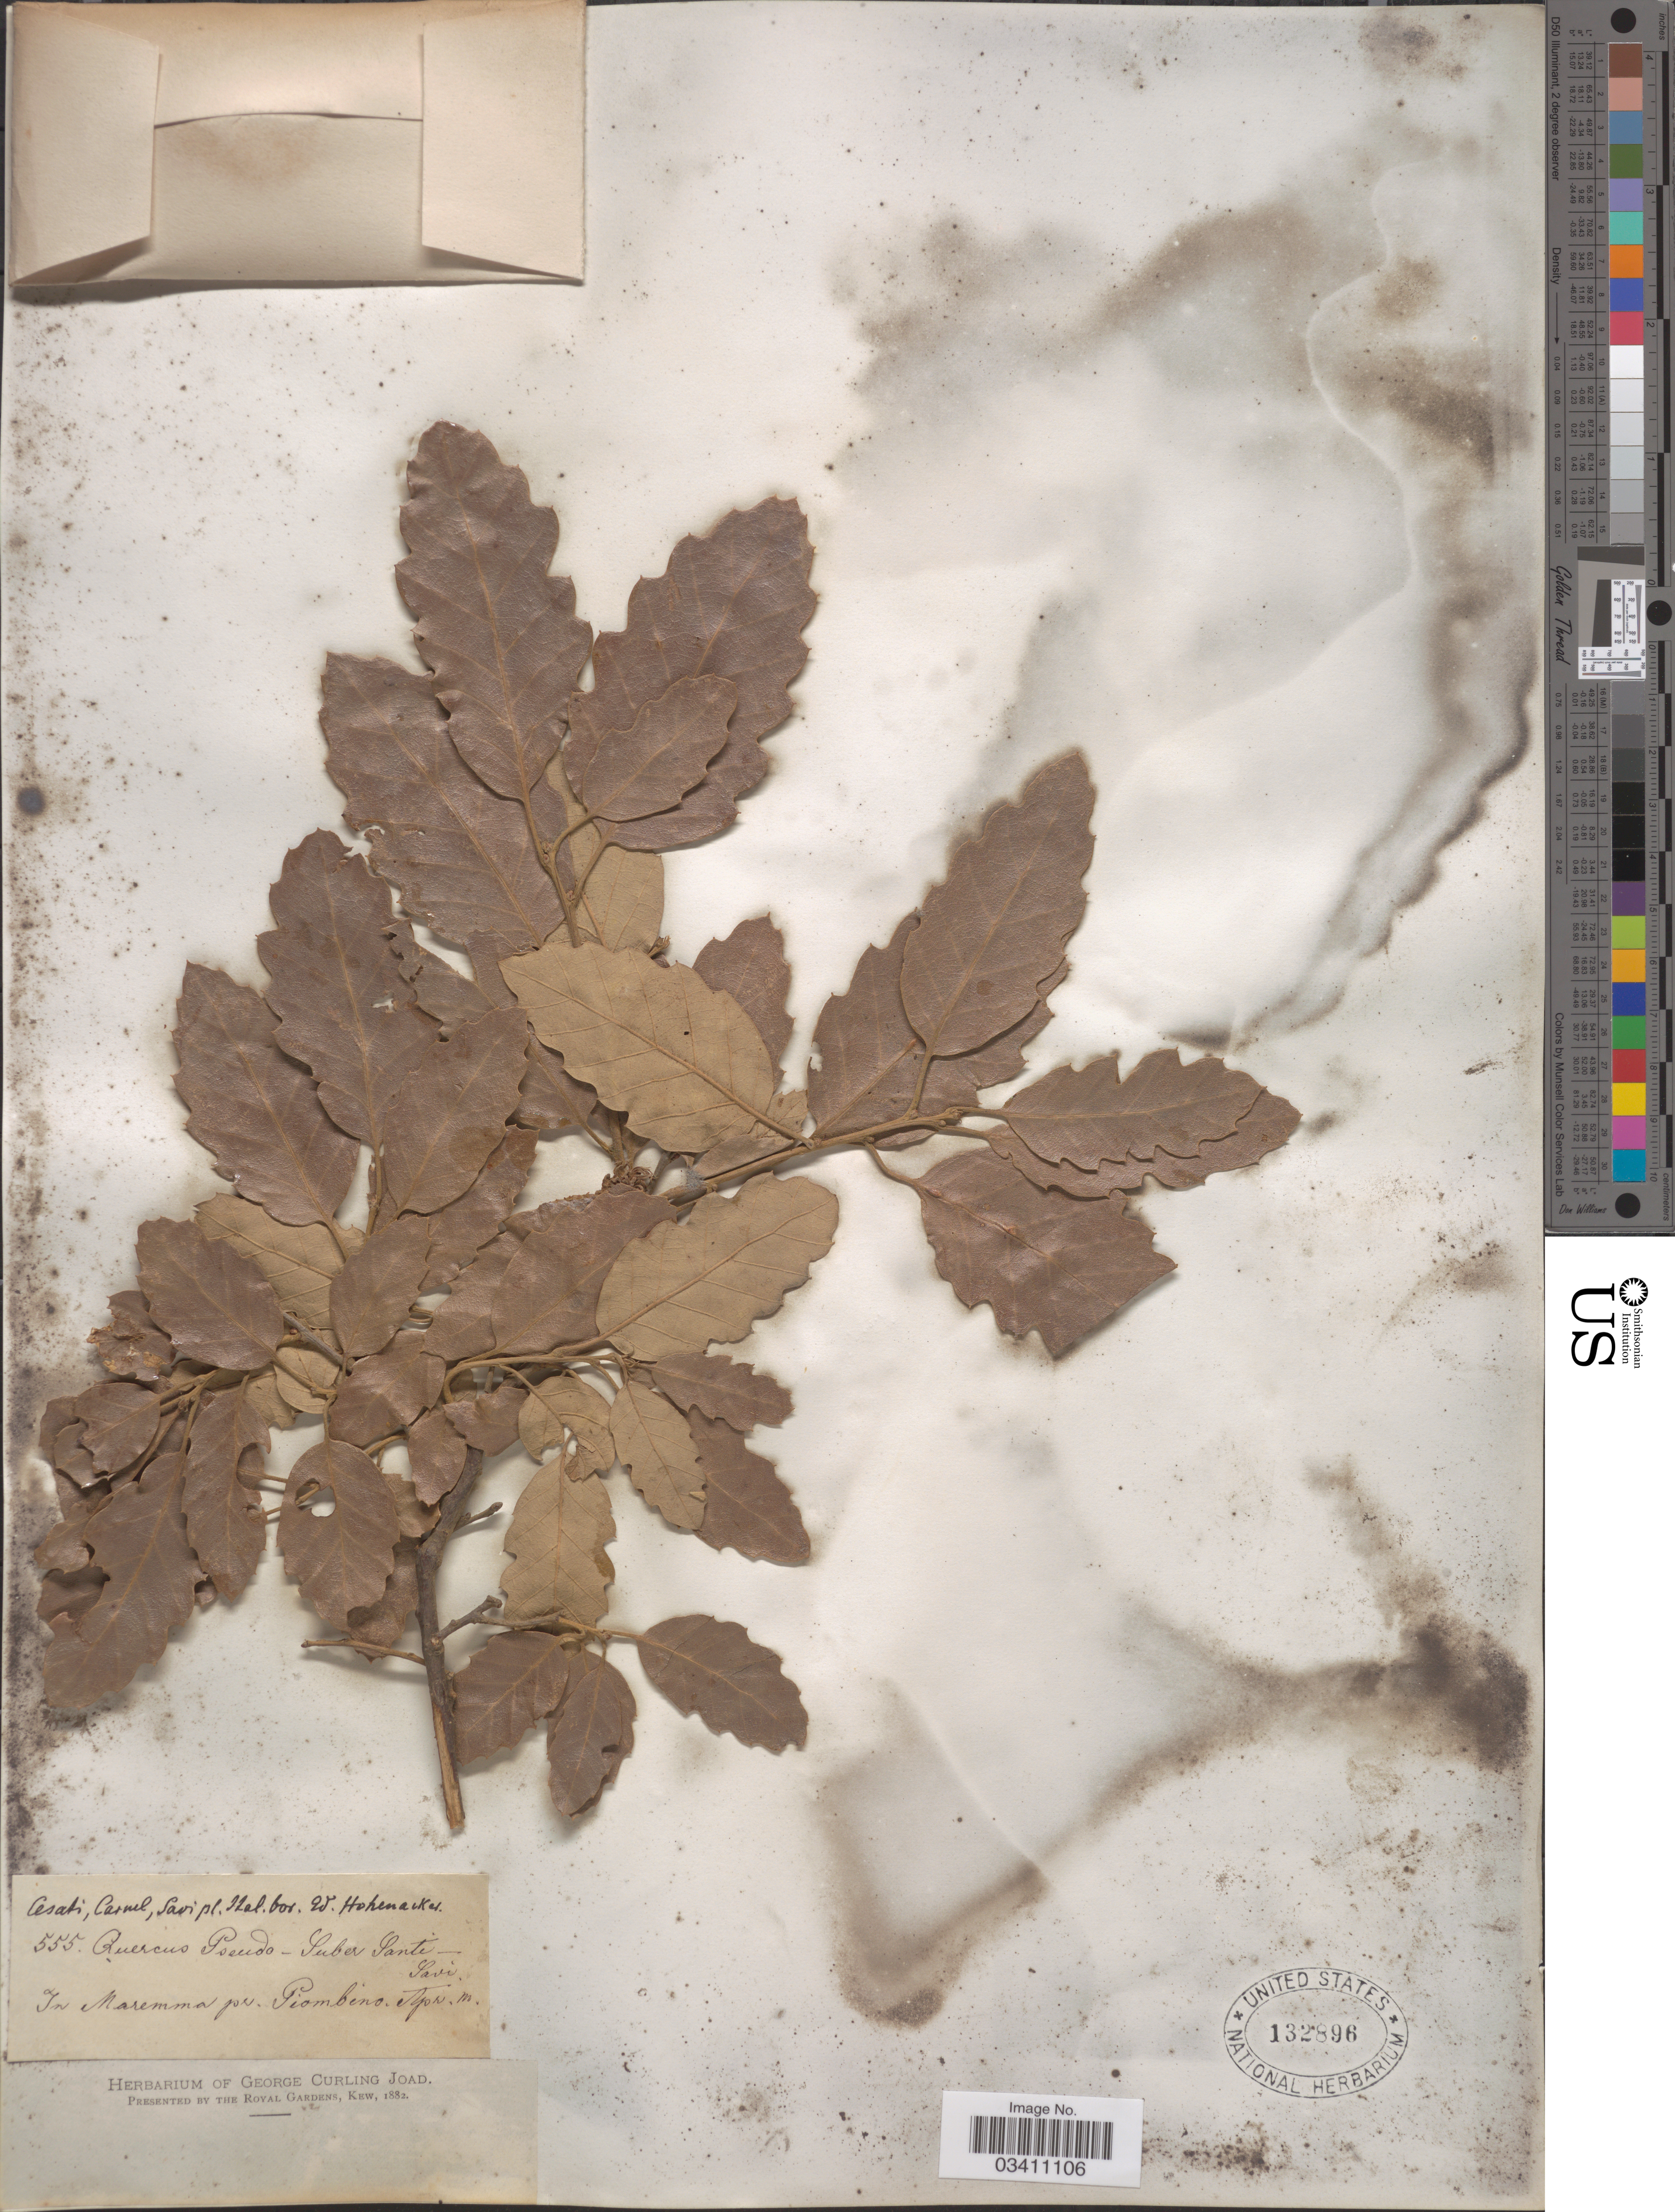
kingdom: Plantae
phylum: Tracheophyta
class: Magnoliopsida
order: Fagales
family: Fagaceae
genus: Quercus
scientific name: Quercus x pseudosuber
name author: Santi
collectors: Cesati, Carnel & G. Savi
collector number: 555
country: Italy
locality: Ital. bor. In Naremma pr. Piombino.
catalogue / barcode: US 132896